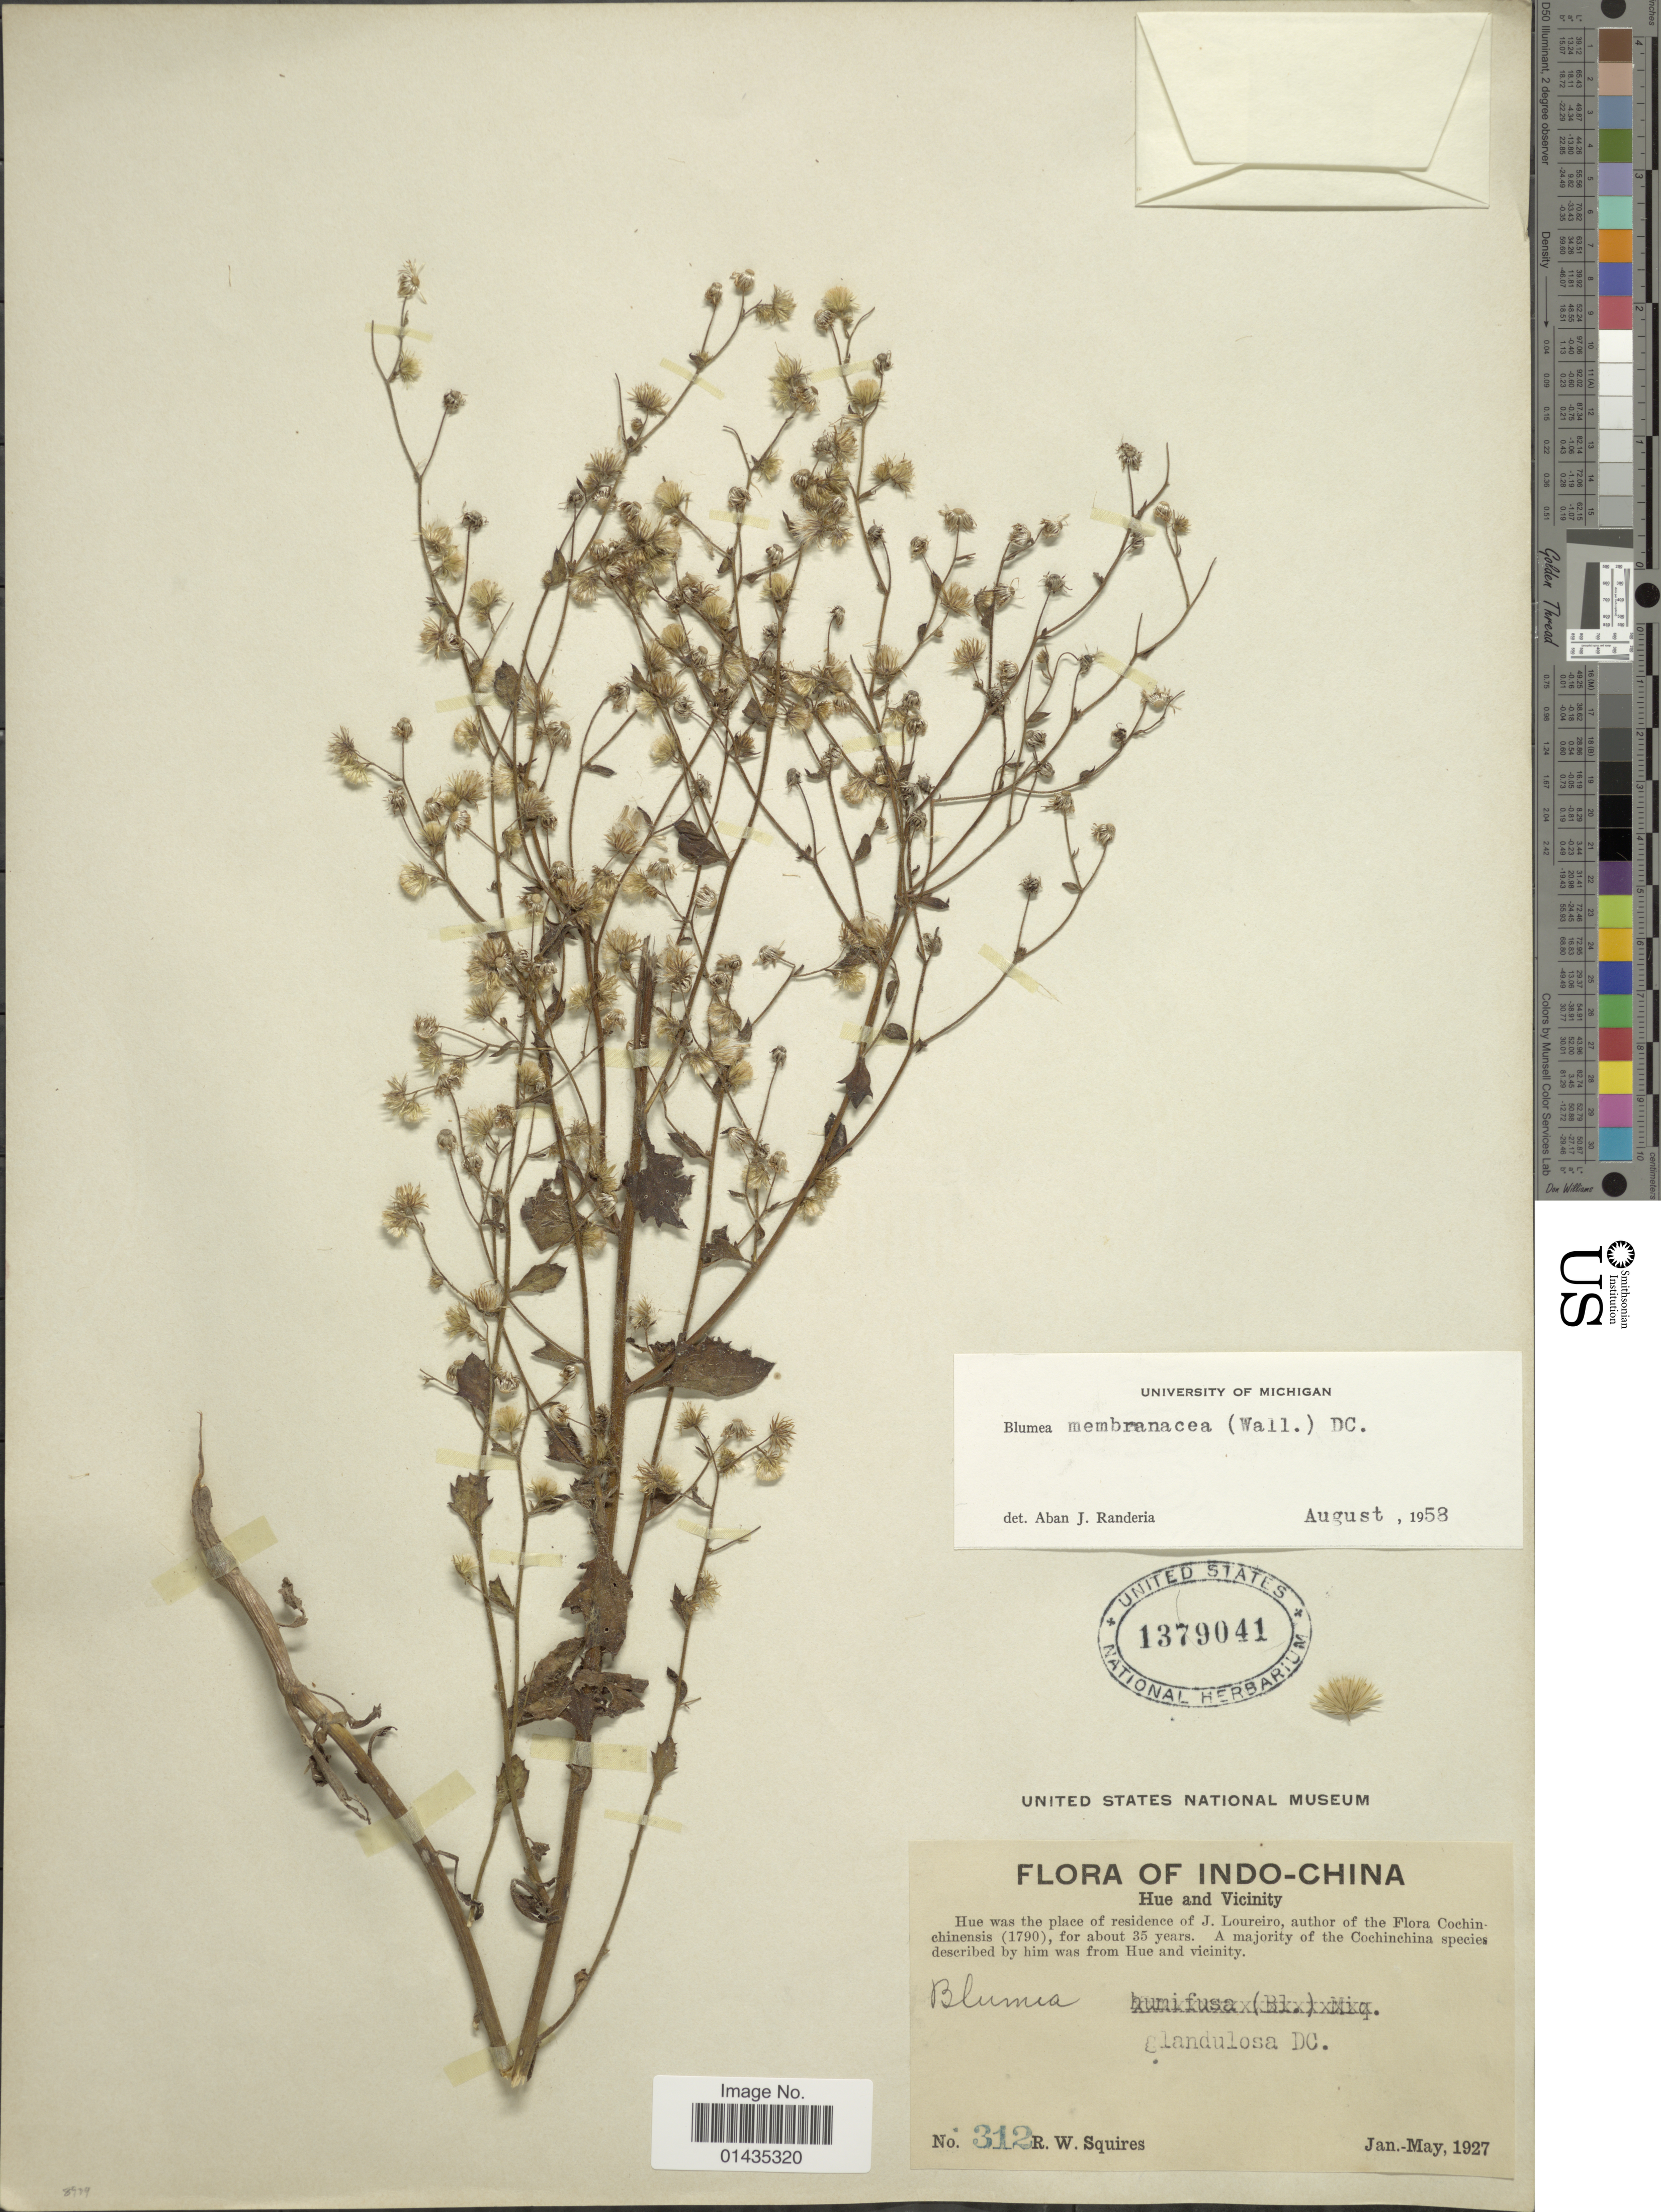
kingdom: Plantae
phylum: Tracheophyta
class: Magnoliopsida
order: Asterales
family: Asteraceae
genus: Blumea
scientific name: Blumea membranacea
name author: DC.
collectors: R. Squires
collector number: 312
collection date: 1927-01/1927-05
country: Vietnam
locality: Indo-China, Hue and vicinity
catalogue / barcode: US 1379041